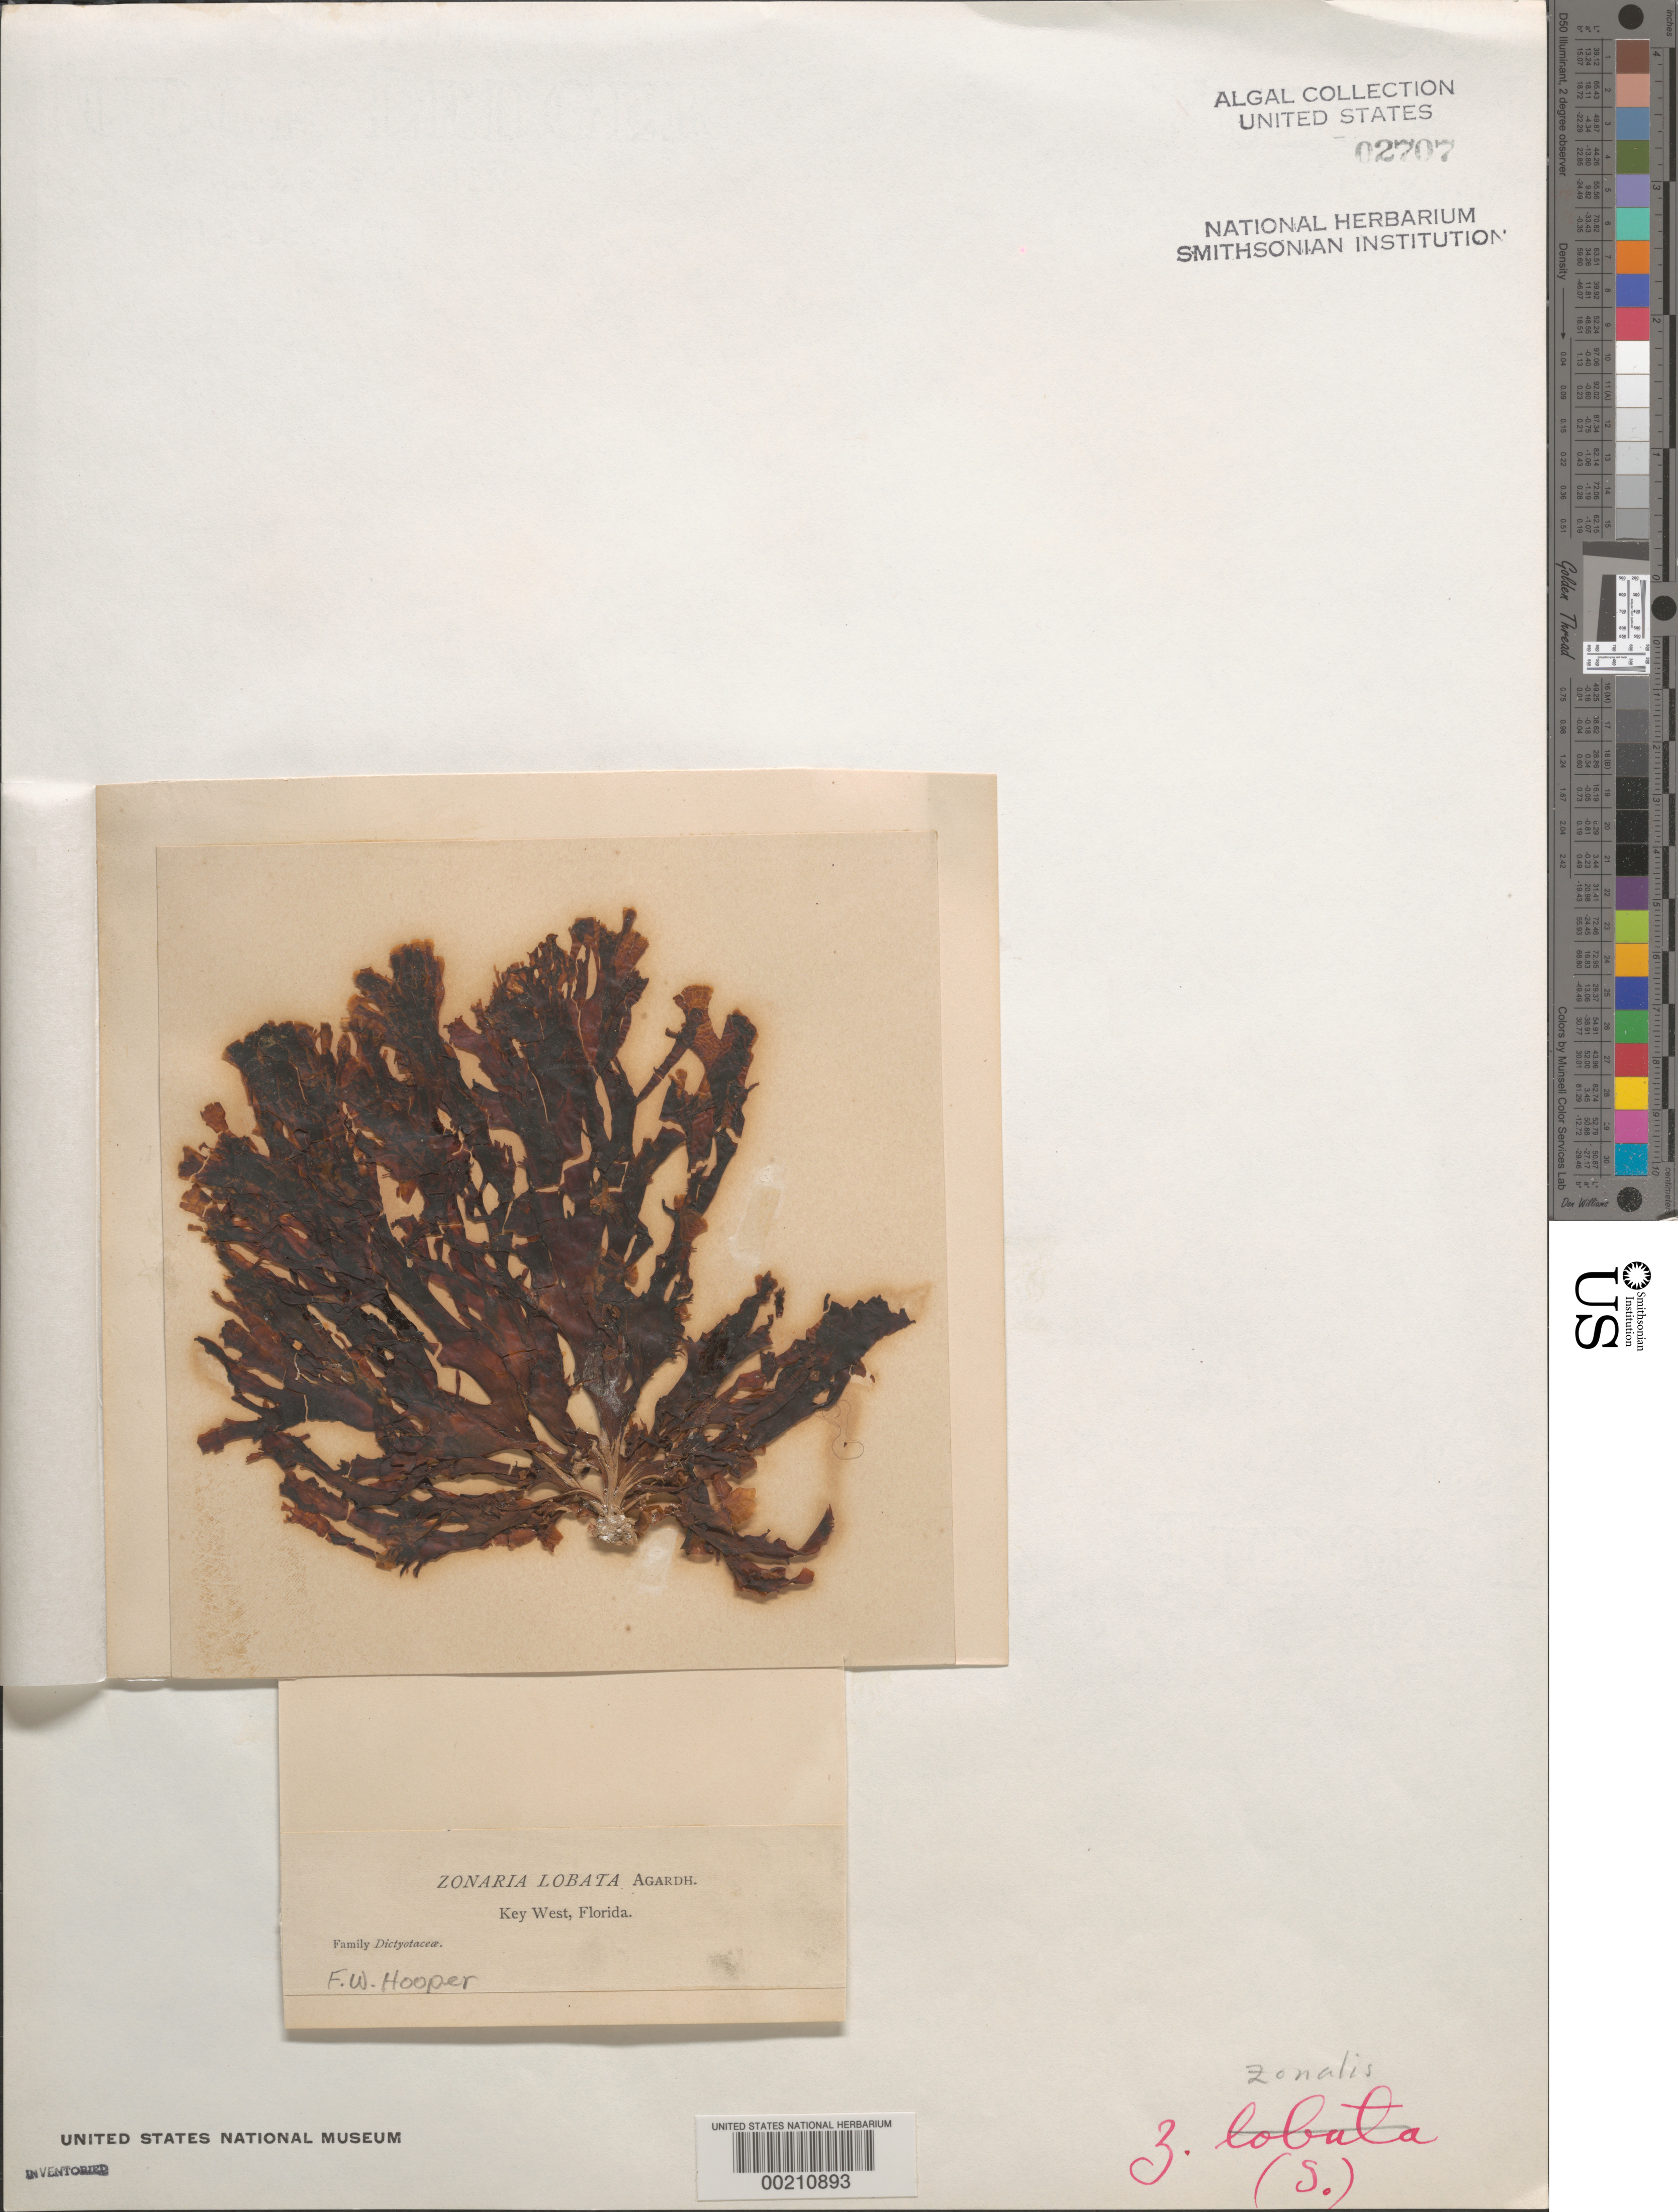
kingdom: Chromista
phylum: Ochrophyta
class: Phaeophyceae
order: Dictyotales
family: Dictyotaceae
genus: Stypopodium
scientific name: Stypopodium zonale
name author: (J.V.Lamouroux) Papenf.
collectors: F. Hooper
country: United States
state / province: Florida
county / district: Monroe County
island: Key West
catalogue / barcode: US 2707